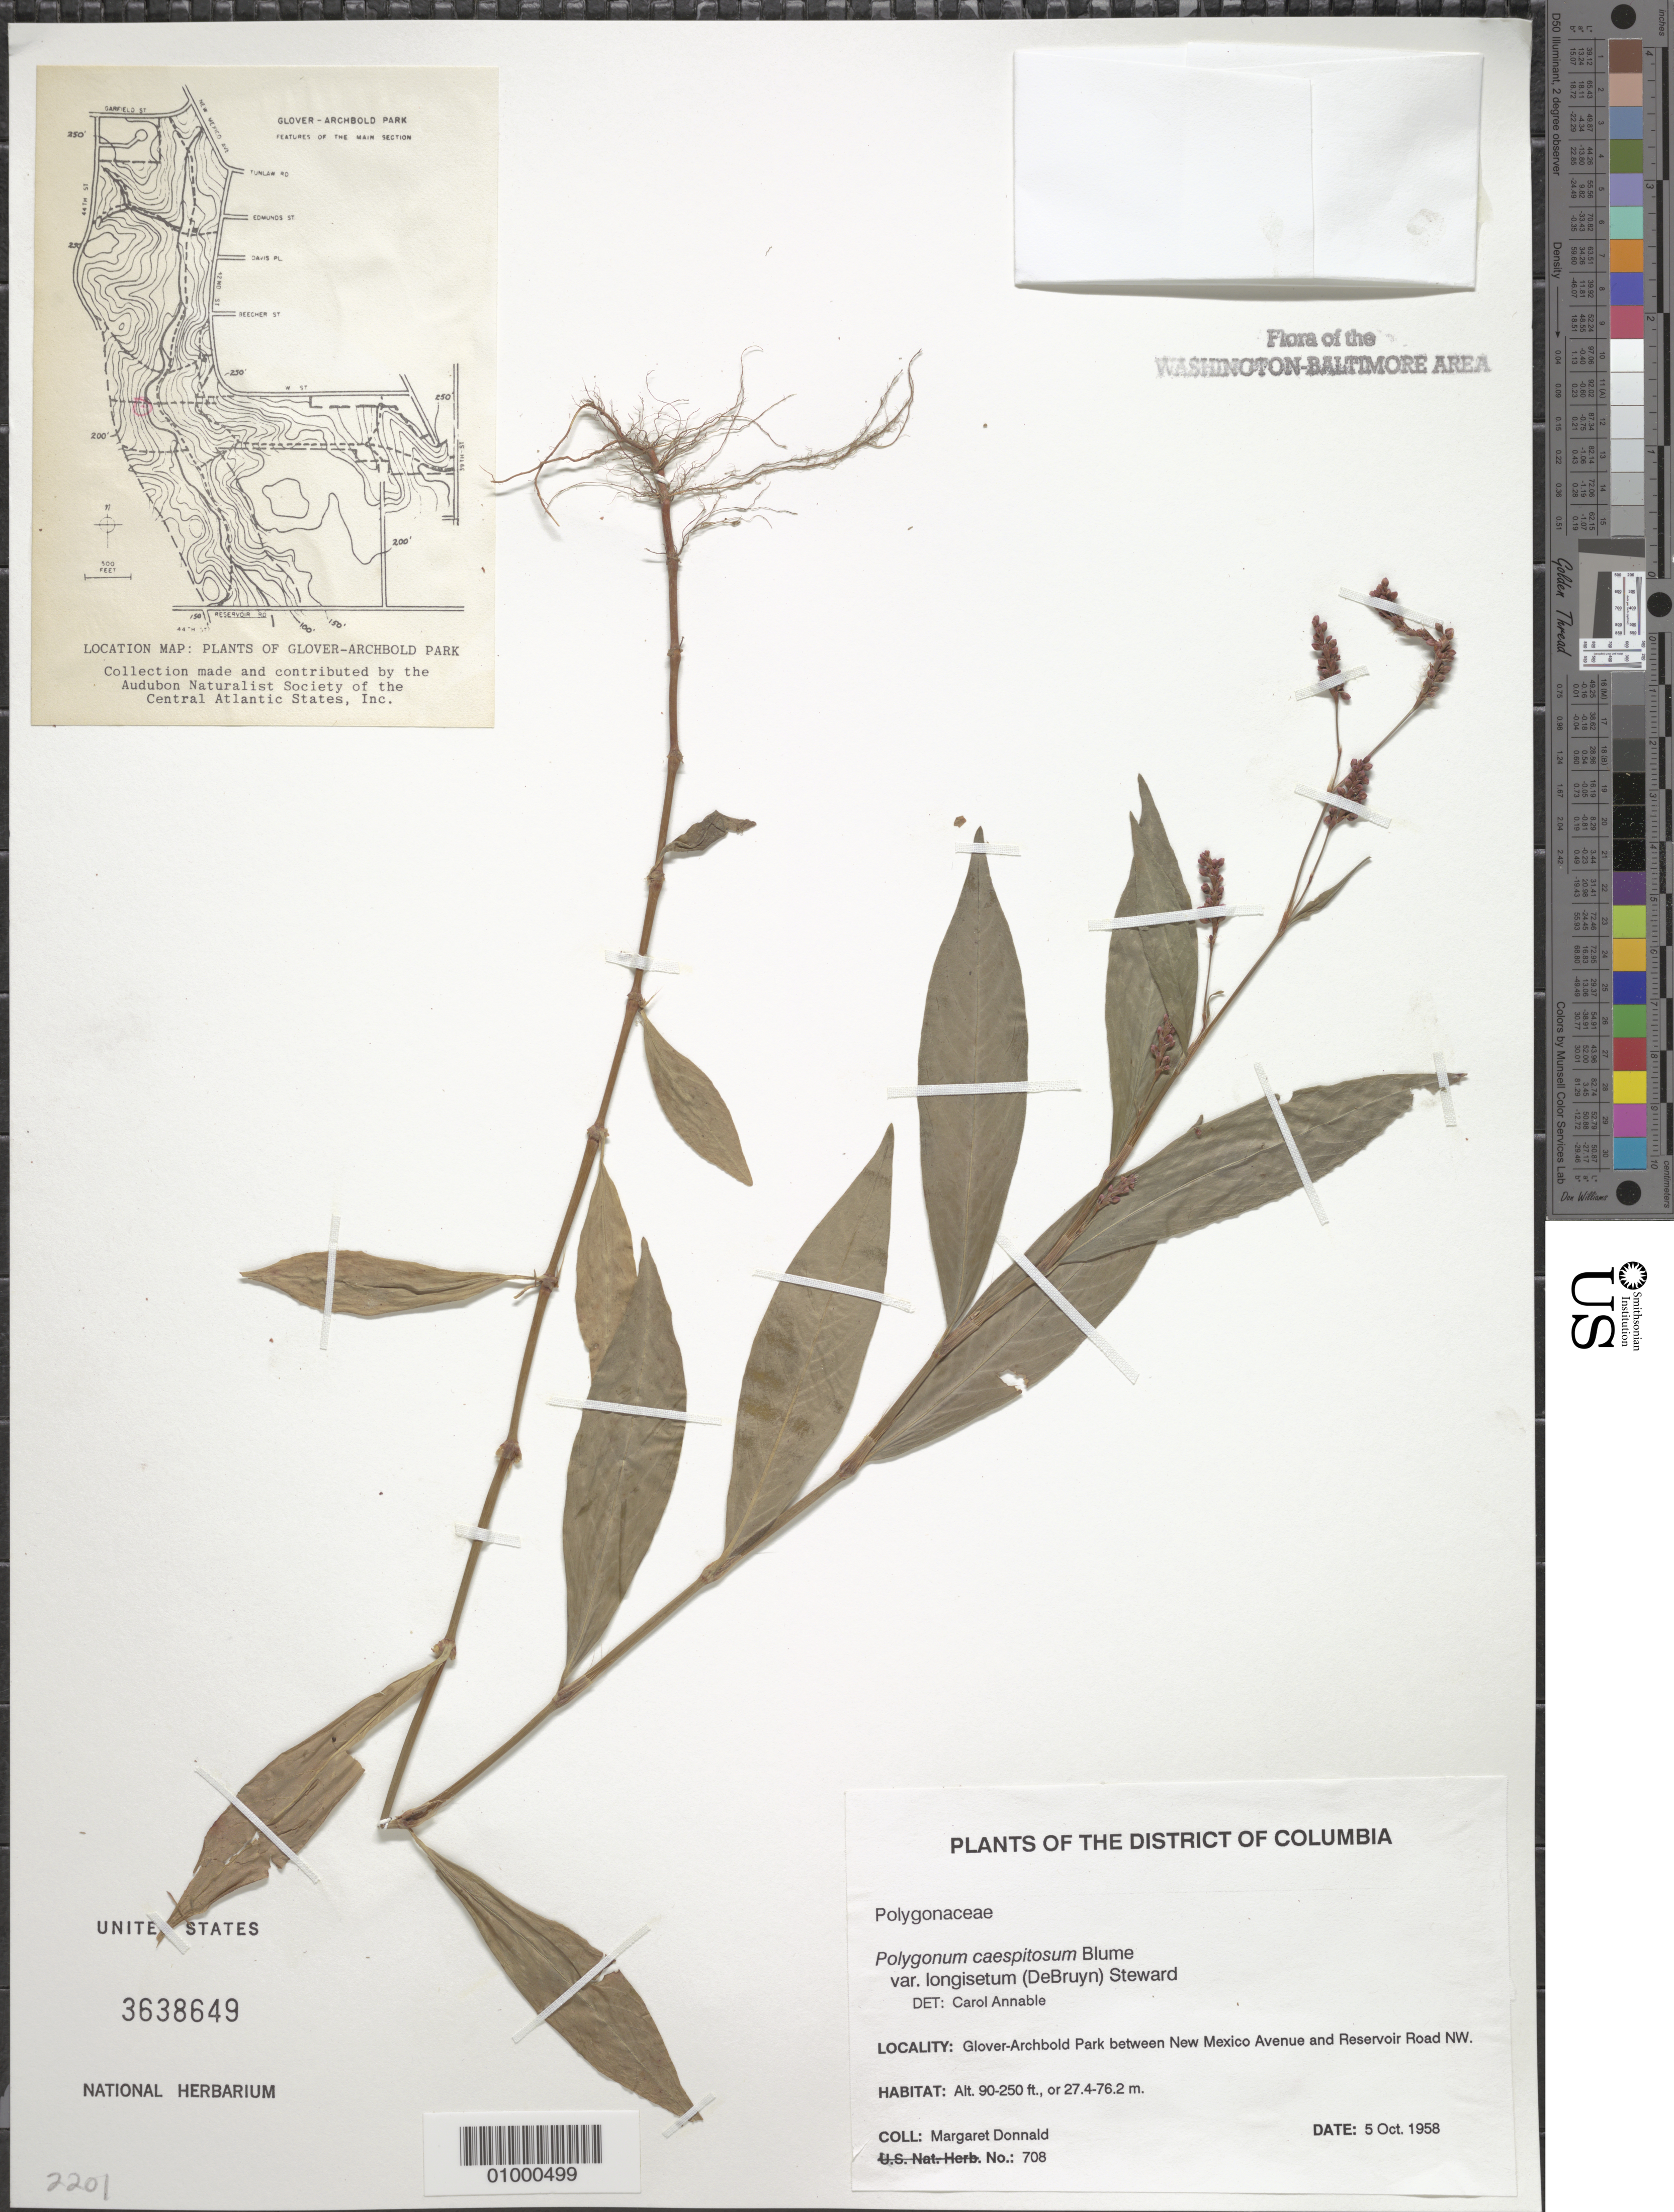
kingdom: Plantae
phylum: Tracheophyta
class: Magnoliopsida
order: Caryophyllales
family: Polygonaceae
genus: Persicaria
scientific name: Persicaria longiseta (Bruijn) Kitag.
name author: (Bruijn &) Kitag.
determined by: Atha, D. E.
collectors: M. Donnald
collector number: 708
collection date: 1958-10-05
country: United States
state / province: District of Columbia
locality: Glover-Archbold Park between New Mexico Avenue and Reservoir Road NW.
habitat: park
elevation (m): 27.4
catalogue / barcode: US 3638649